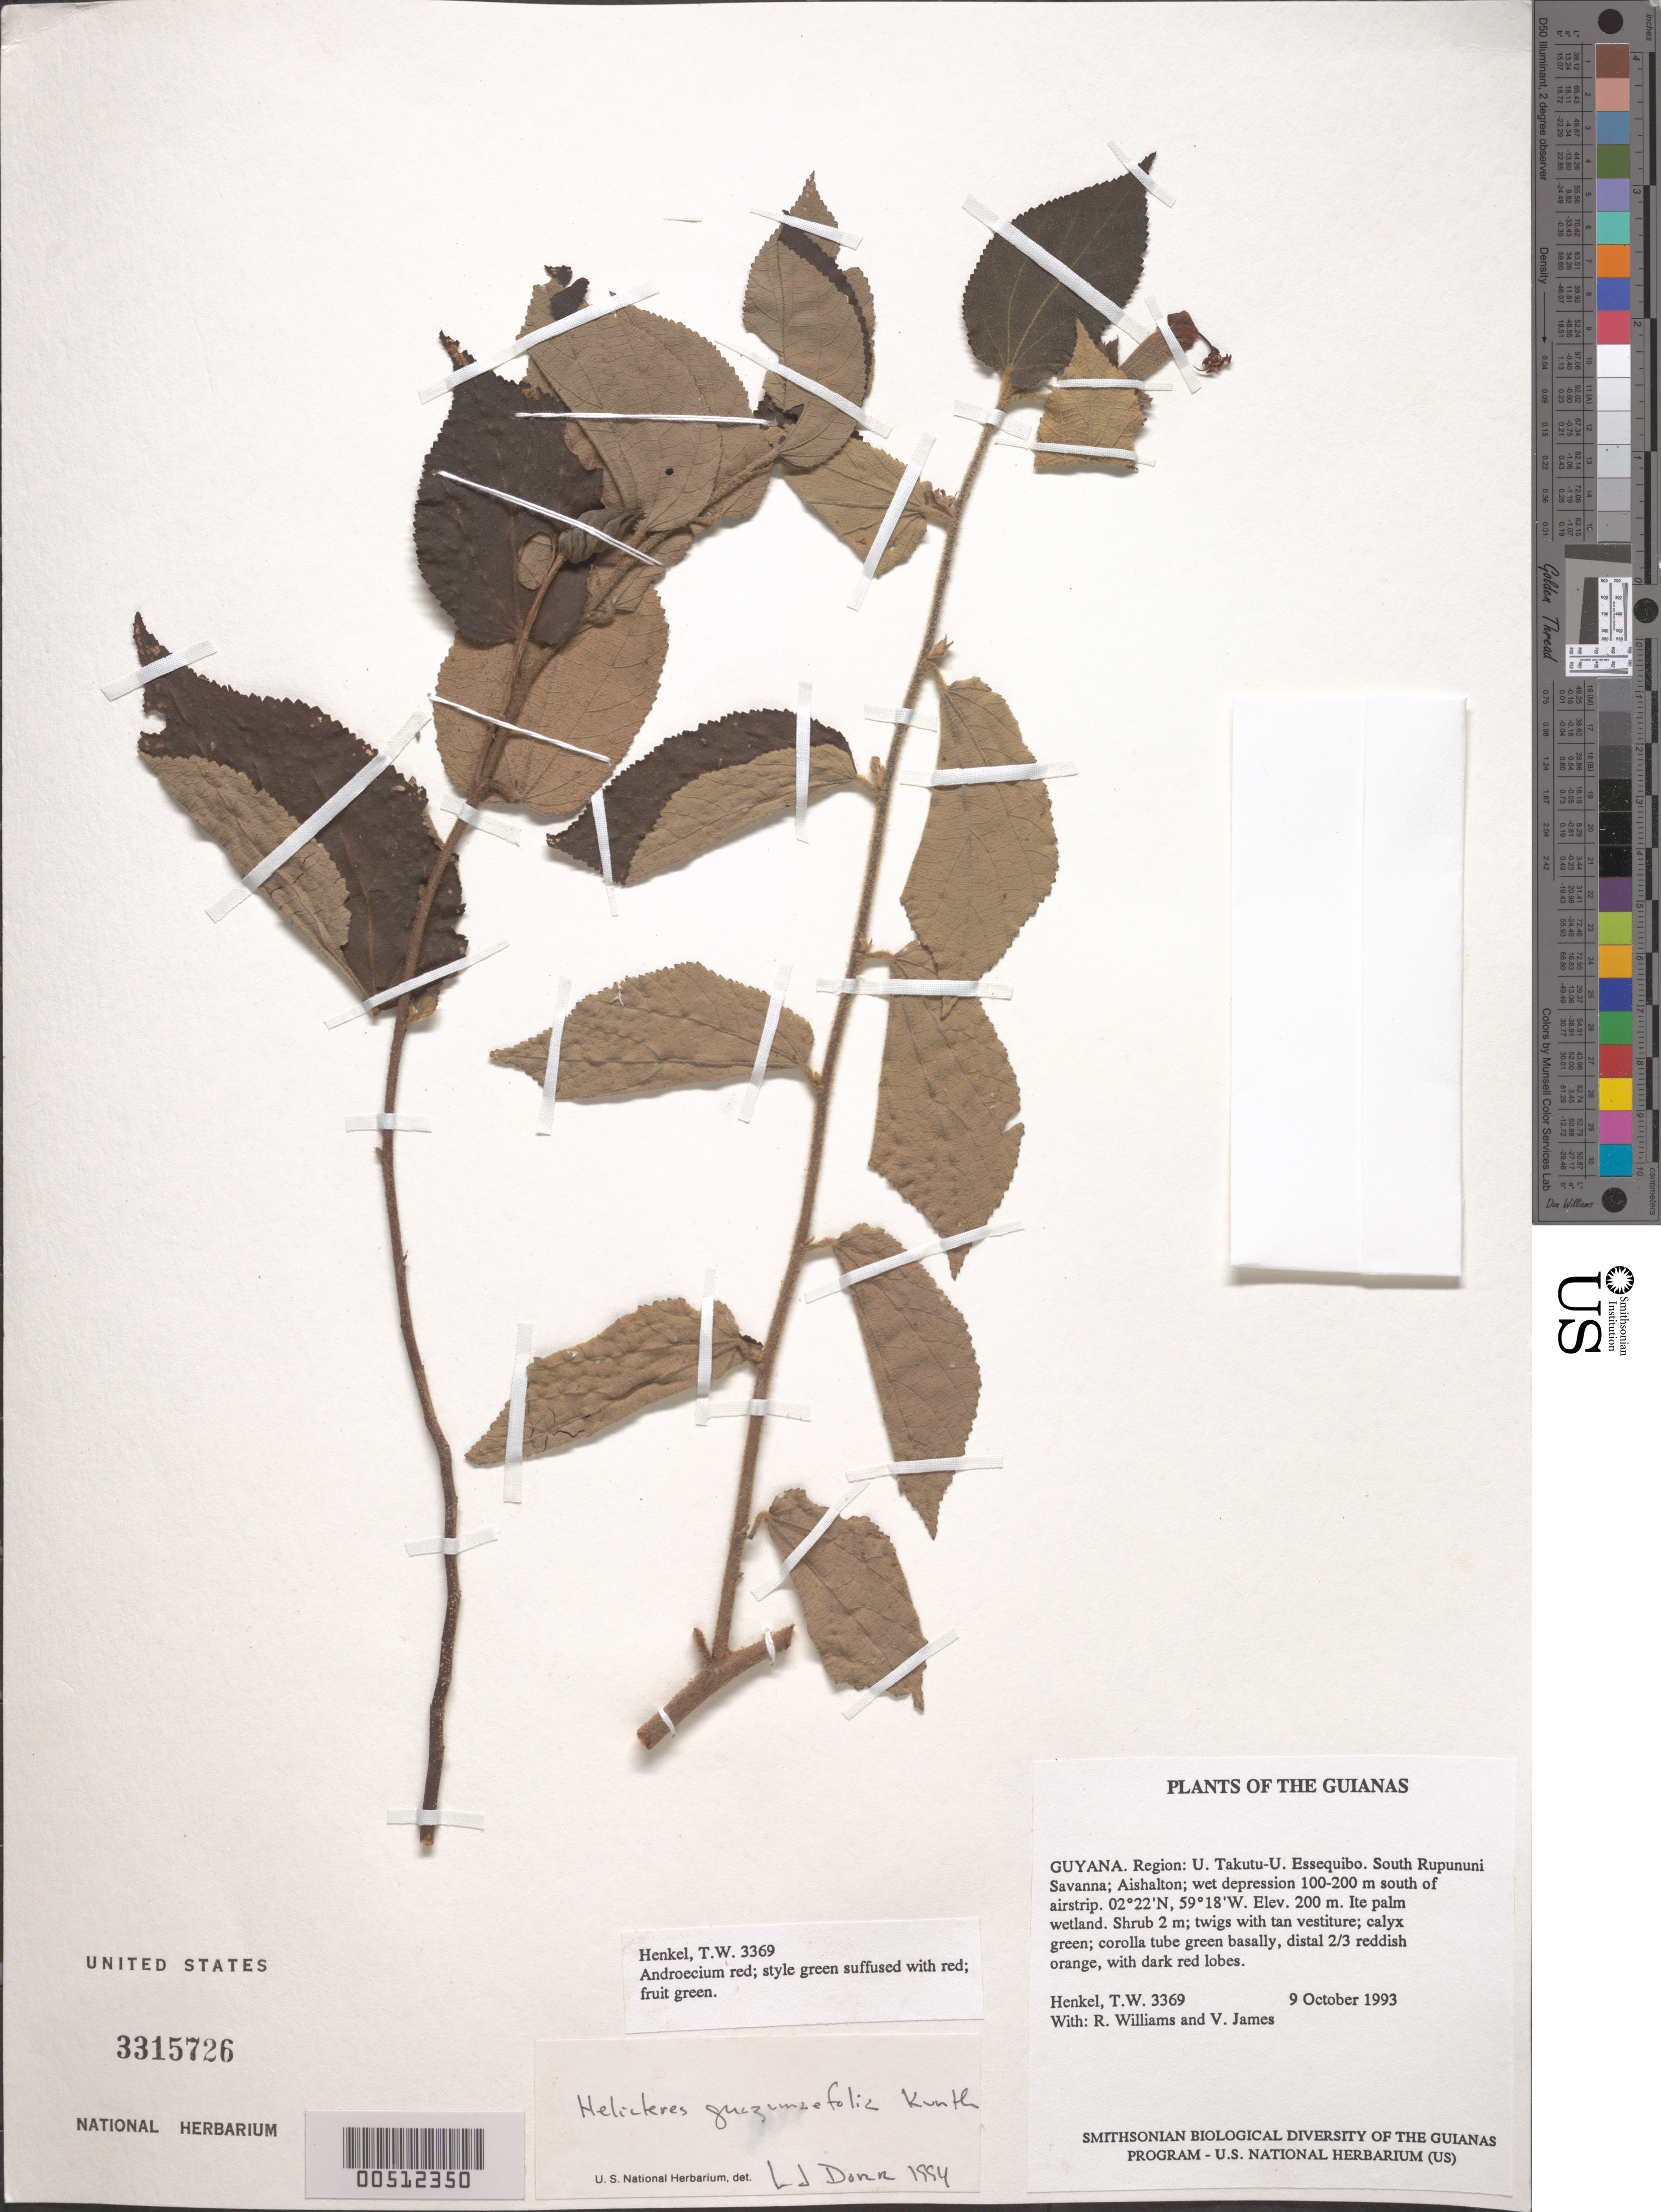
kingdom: Plantae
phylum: Tracheophyta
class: Magnoliopsida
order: Malvales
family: Malvaceae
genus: Helicteres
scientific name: Helicteres guazumifolia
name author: Kunth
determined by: Dorr, L. J., (BOT), Smithsonian Institution - National Museum of Natural History (UNITED STATES)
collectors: T. Henkel, R. Williams & V. James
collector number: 3369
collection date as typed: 9 October 1993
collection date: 1993-10-09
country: Guyana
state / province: U. Takutu-U. Essequibo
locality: South Rupununi Savanna; Aishalton; wet depression 100-200 m south of airstrip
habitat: Ite palm wetland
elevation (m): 200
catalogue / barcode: US 3315726